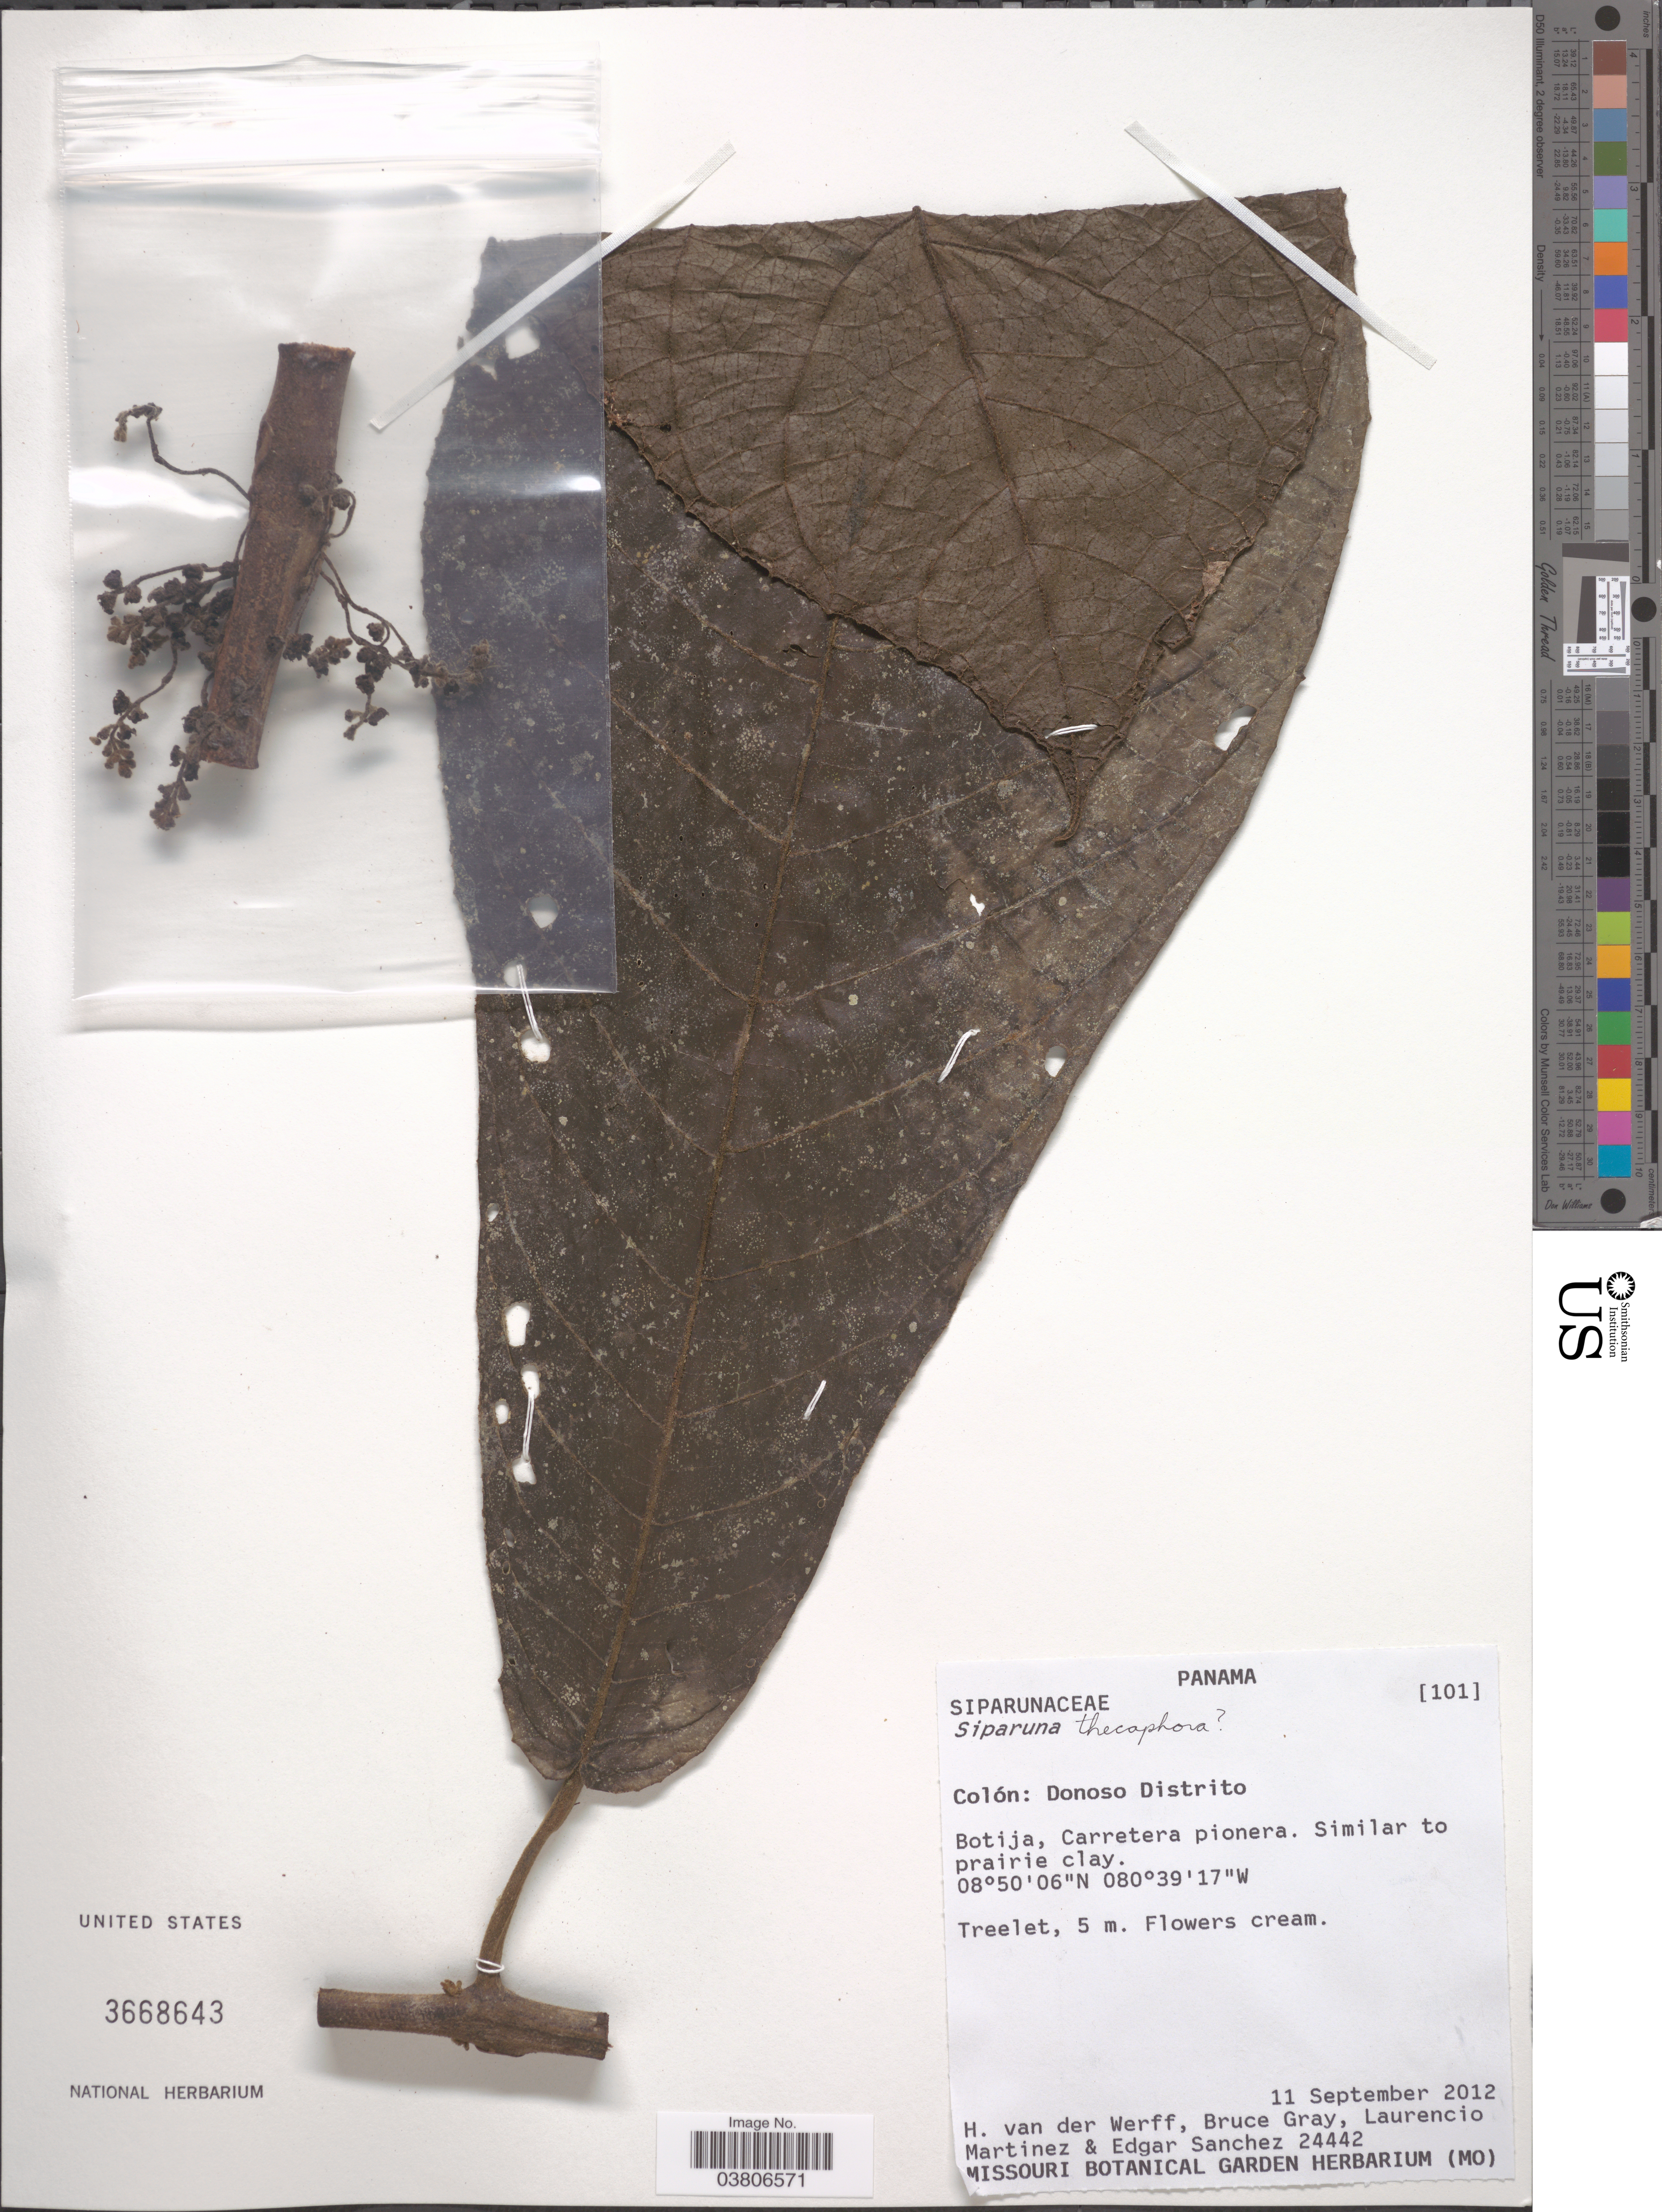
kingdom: Plantae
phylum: Tracheophyta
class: Magnoliopsida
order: Laurales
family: Siparunaceae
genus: Siparuna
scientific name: Siparuna thecaphora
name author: (Poepp. & Endl.) A. DC.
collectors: H. van der Werff, B. Gray, L. Martinez & E. Sanchez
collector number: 24442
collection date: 2012-09-11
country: Panama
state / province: Colón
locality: Donoso Distrito. Botija, Carretera pionera. Similar to prairie clay.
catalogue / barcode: US 3668643